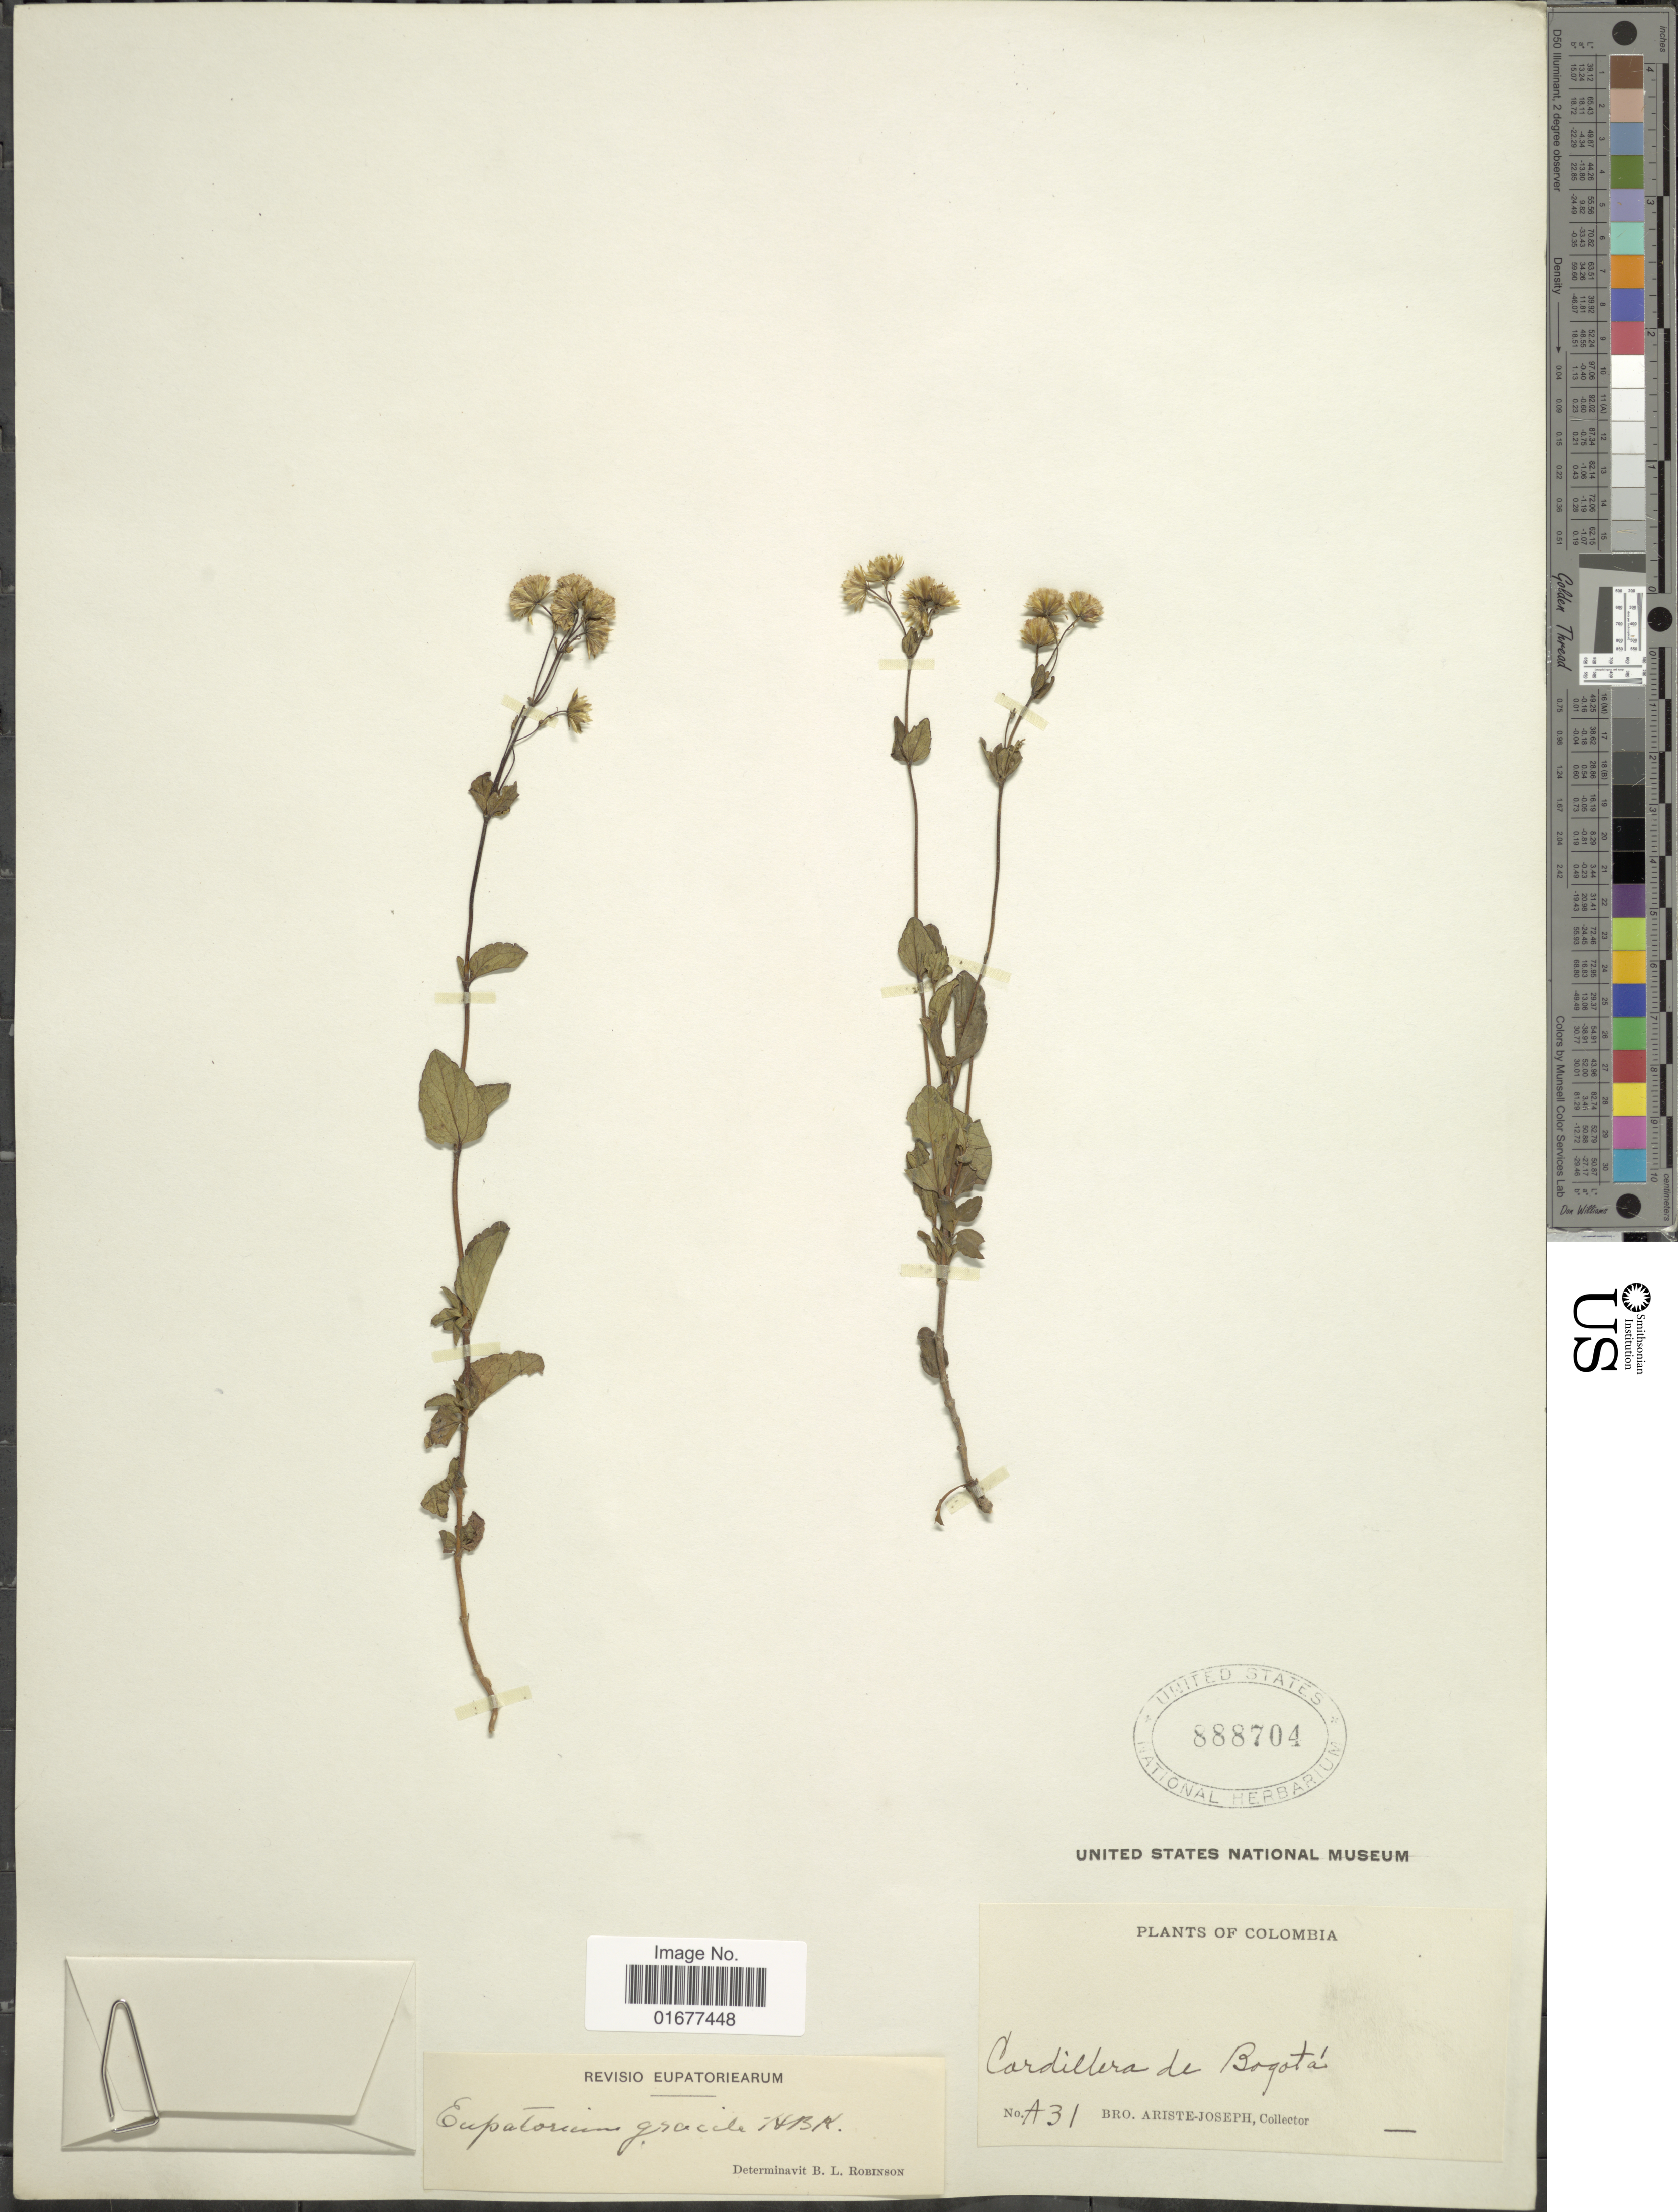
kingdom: Plantae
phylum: Tracheophyta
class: Magnoliopsida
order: Asterales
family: Asteraceae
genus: Ageratina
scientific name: Ageratina gracilis var. epilobioides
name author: (Kunth) R.M. King & H. Rob. ex Luteyn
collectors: Bro. Ariste-Joseph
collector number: A31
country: Colombia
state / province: Bogota D.C.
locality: Cordillera de Bogota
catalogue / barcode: US 888704